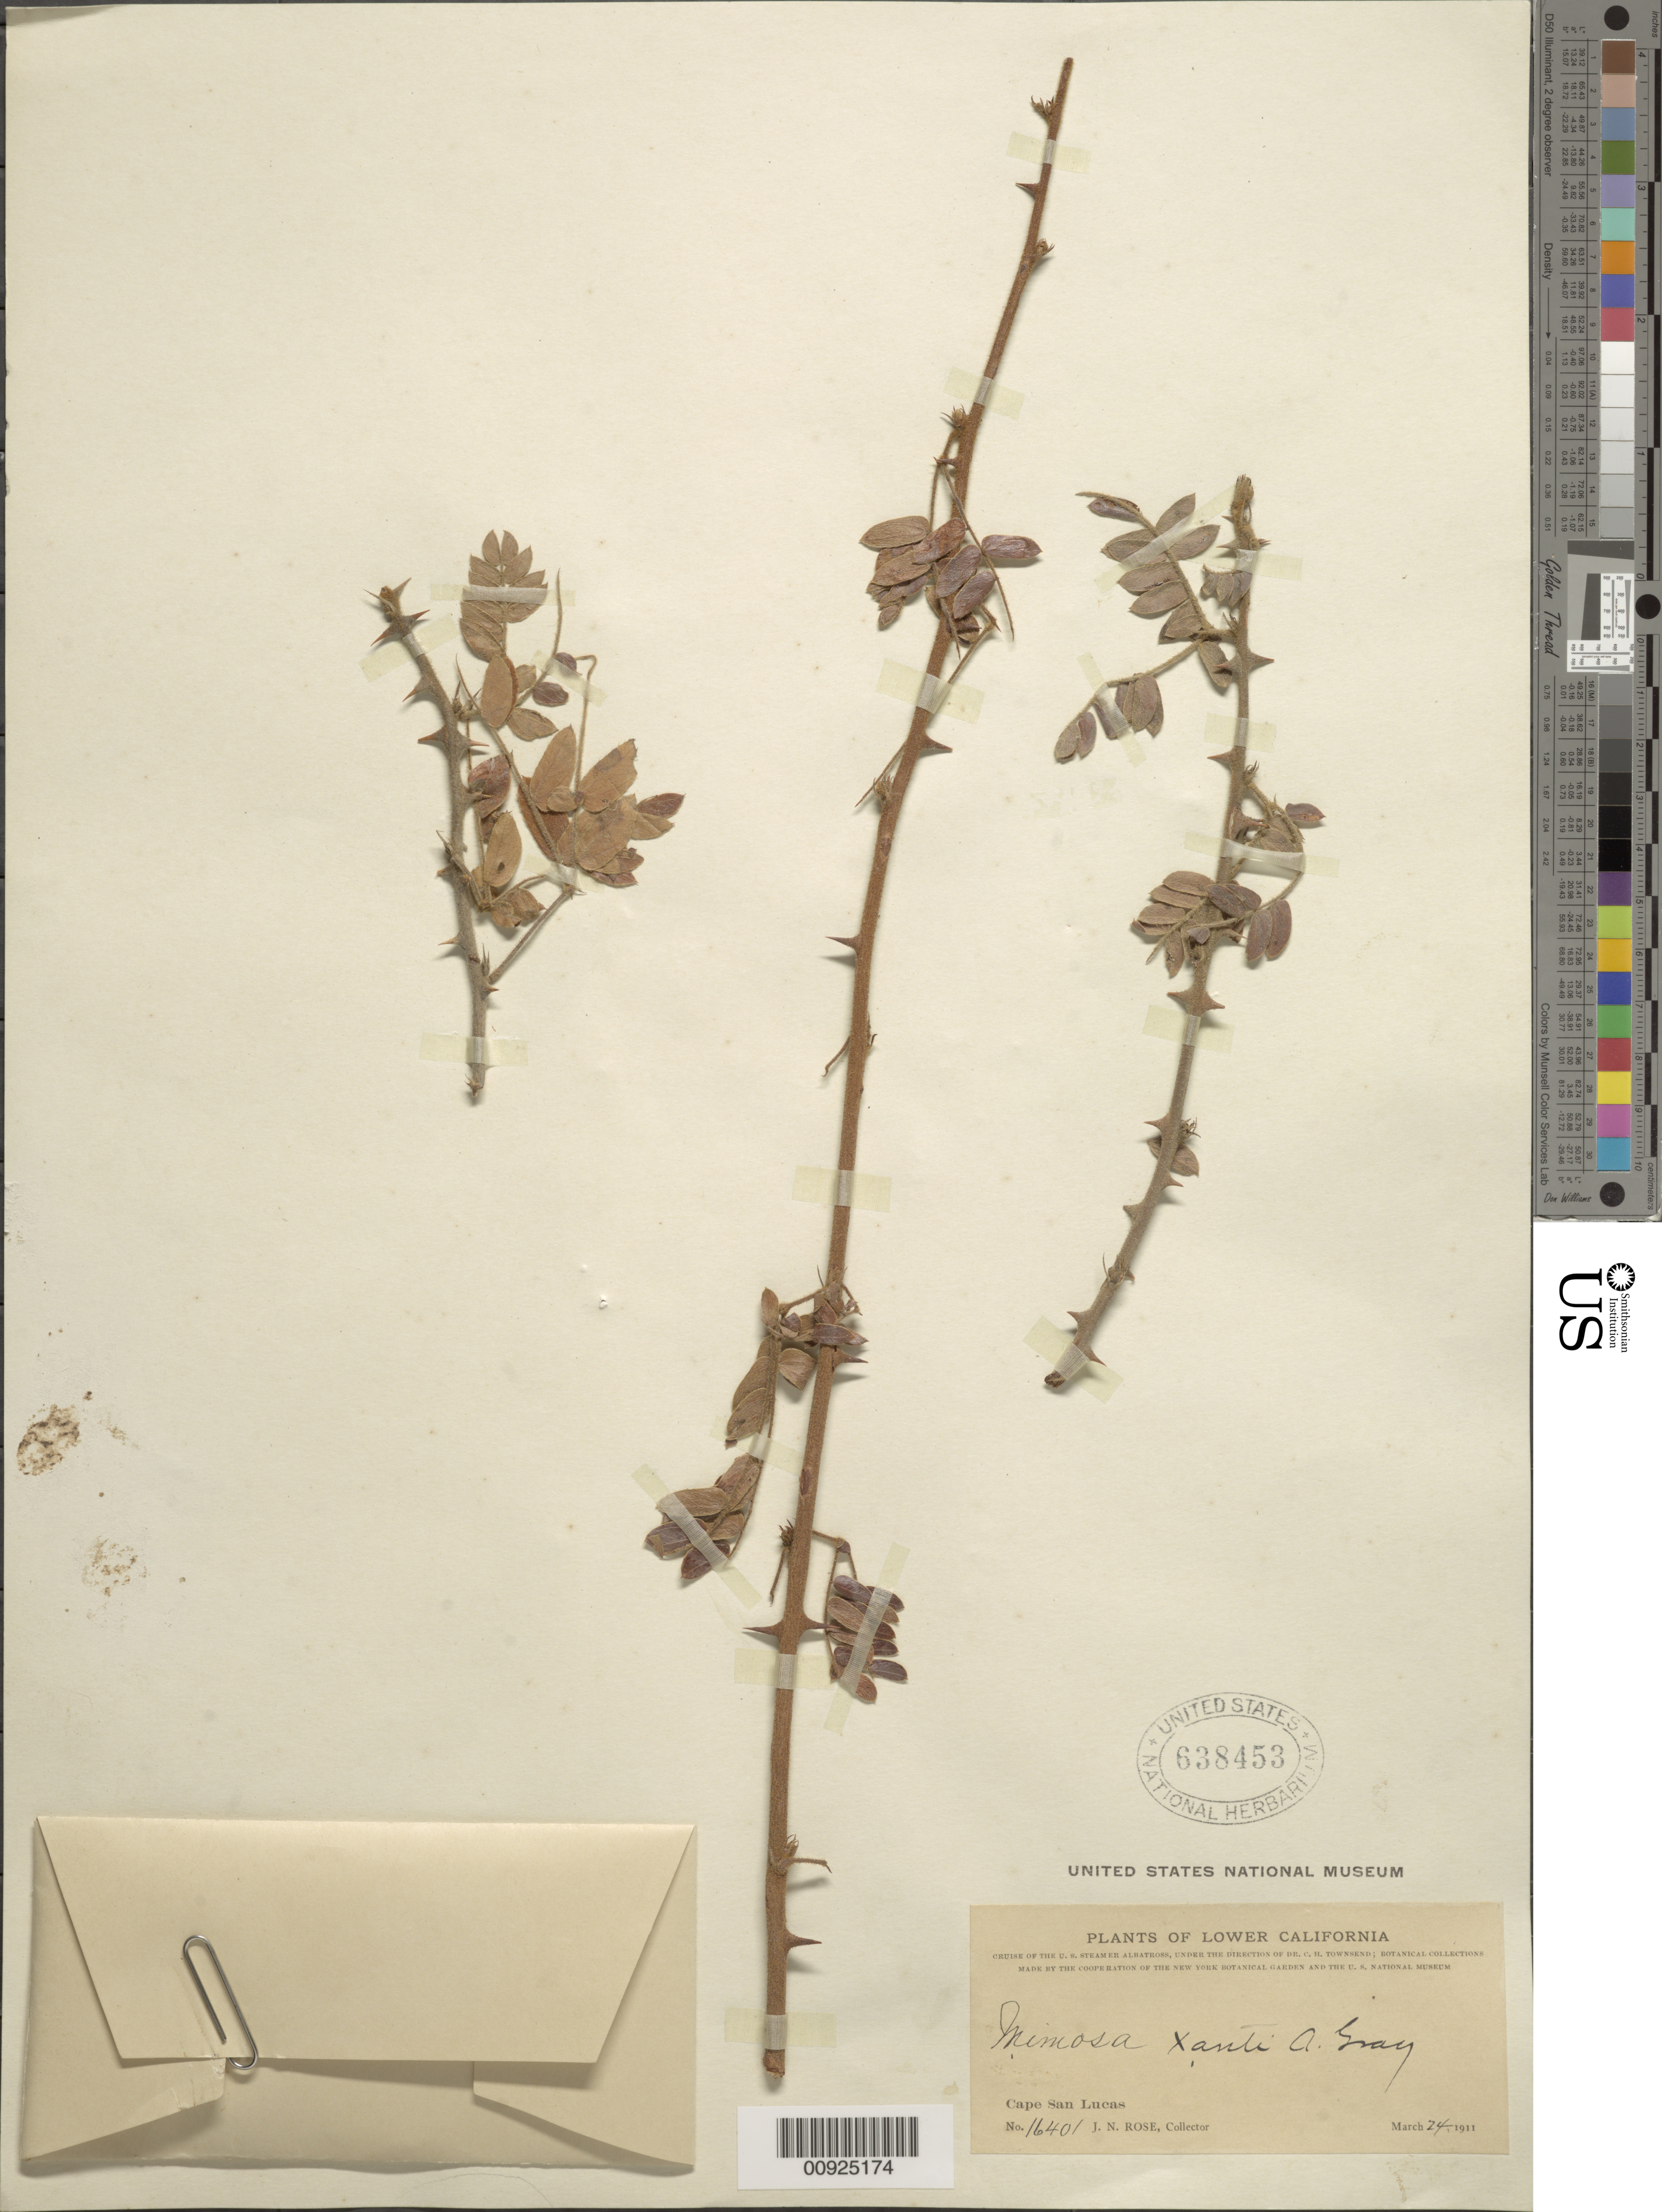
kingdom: Plantae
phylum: Tracheophyta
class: Magnoliopsida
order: Fabales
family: Fabaceae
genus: Mimosa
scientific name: Mimosa xanti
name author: A. Gray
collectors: J. N. Rose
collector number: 16401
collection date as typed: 24 Mar 1911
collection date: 1911-03-24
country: Mexico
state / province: Baja California Sur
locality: Cape San Lucas, Lower California.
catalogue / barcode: US 638453